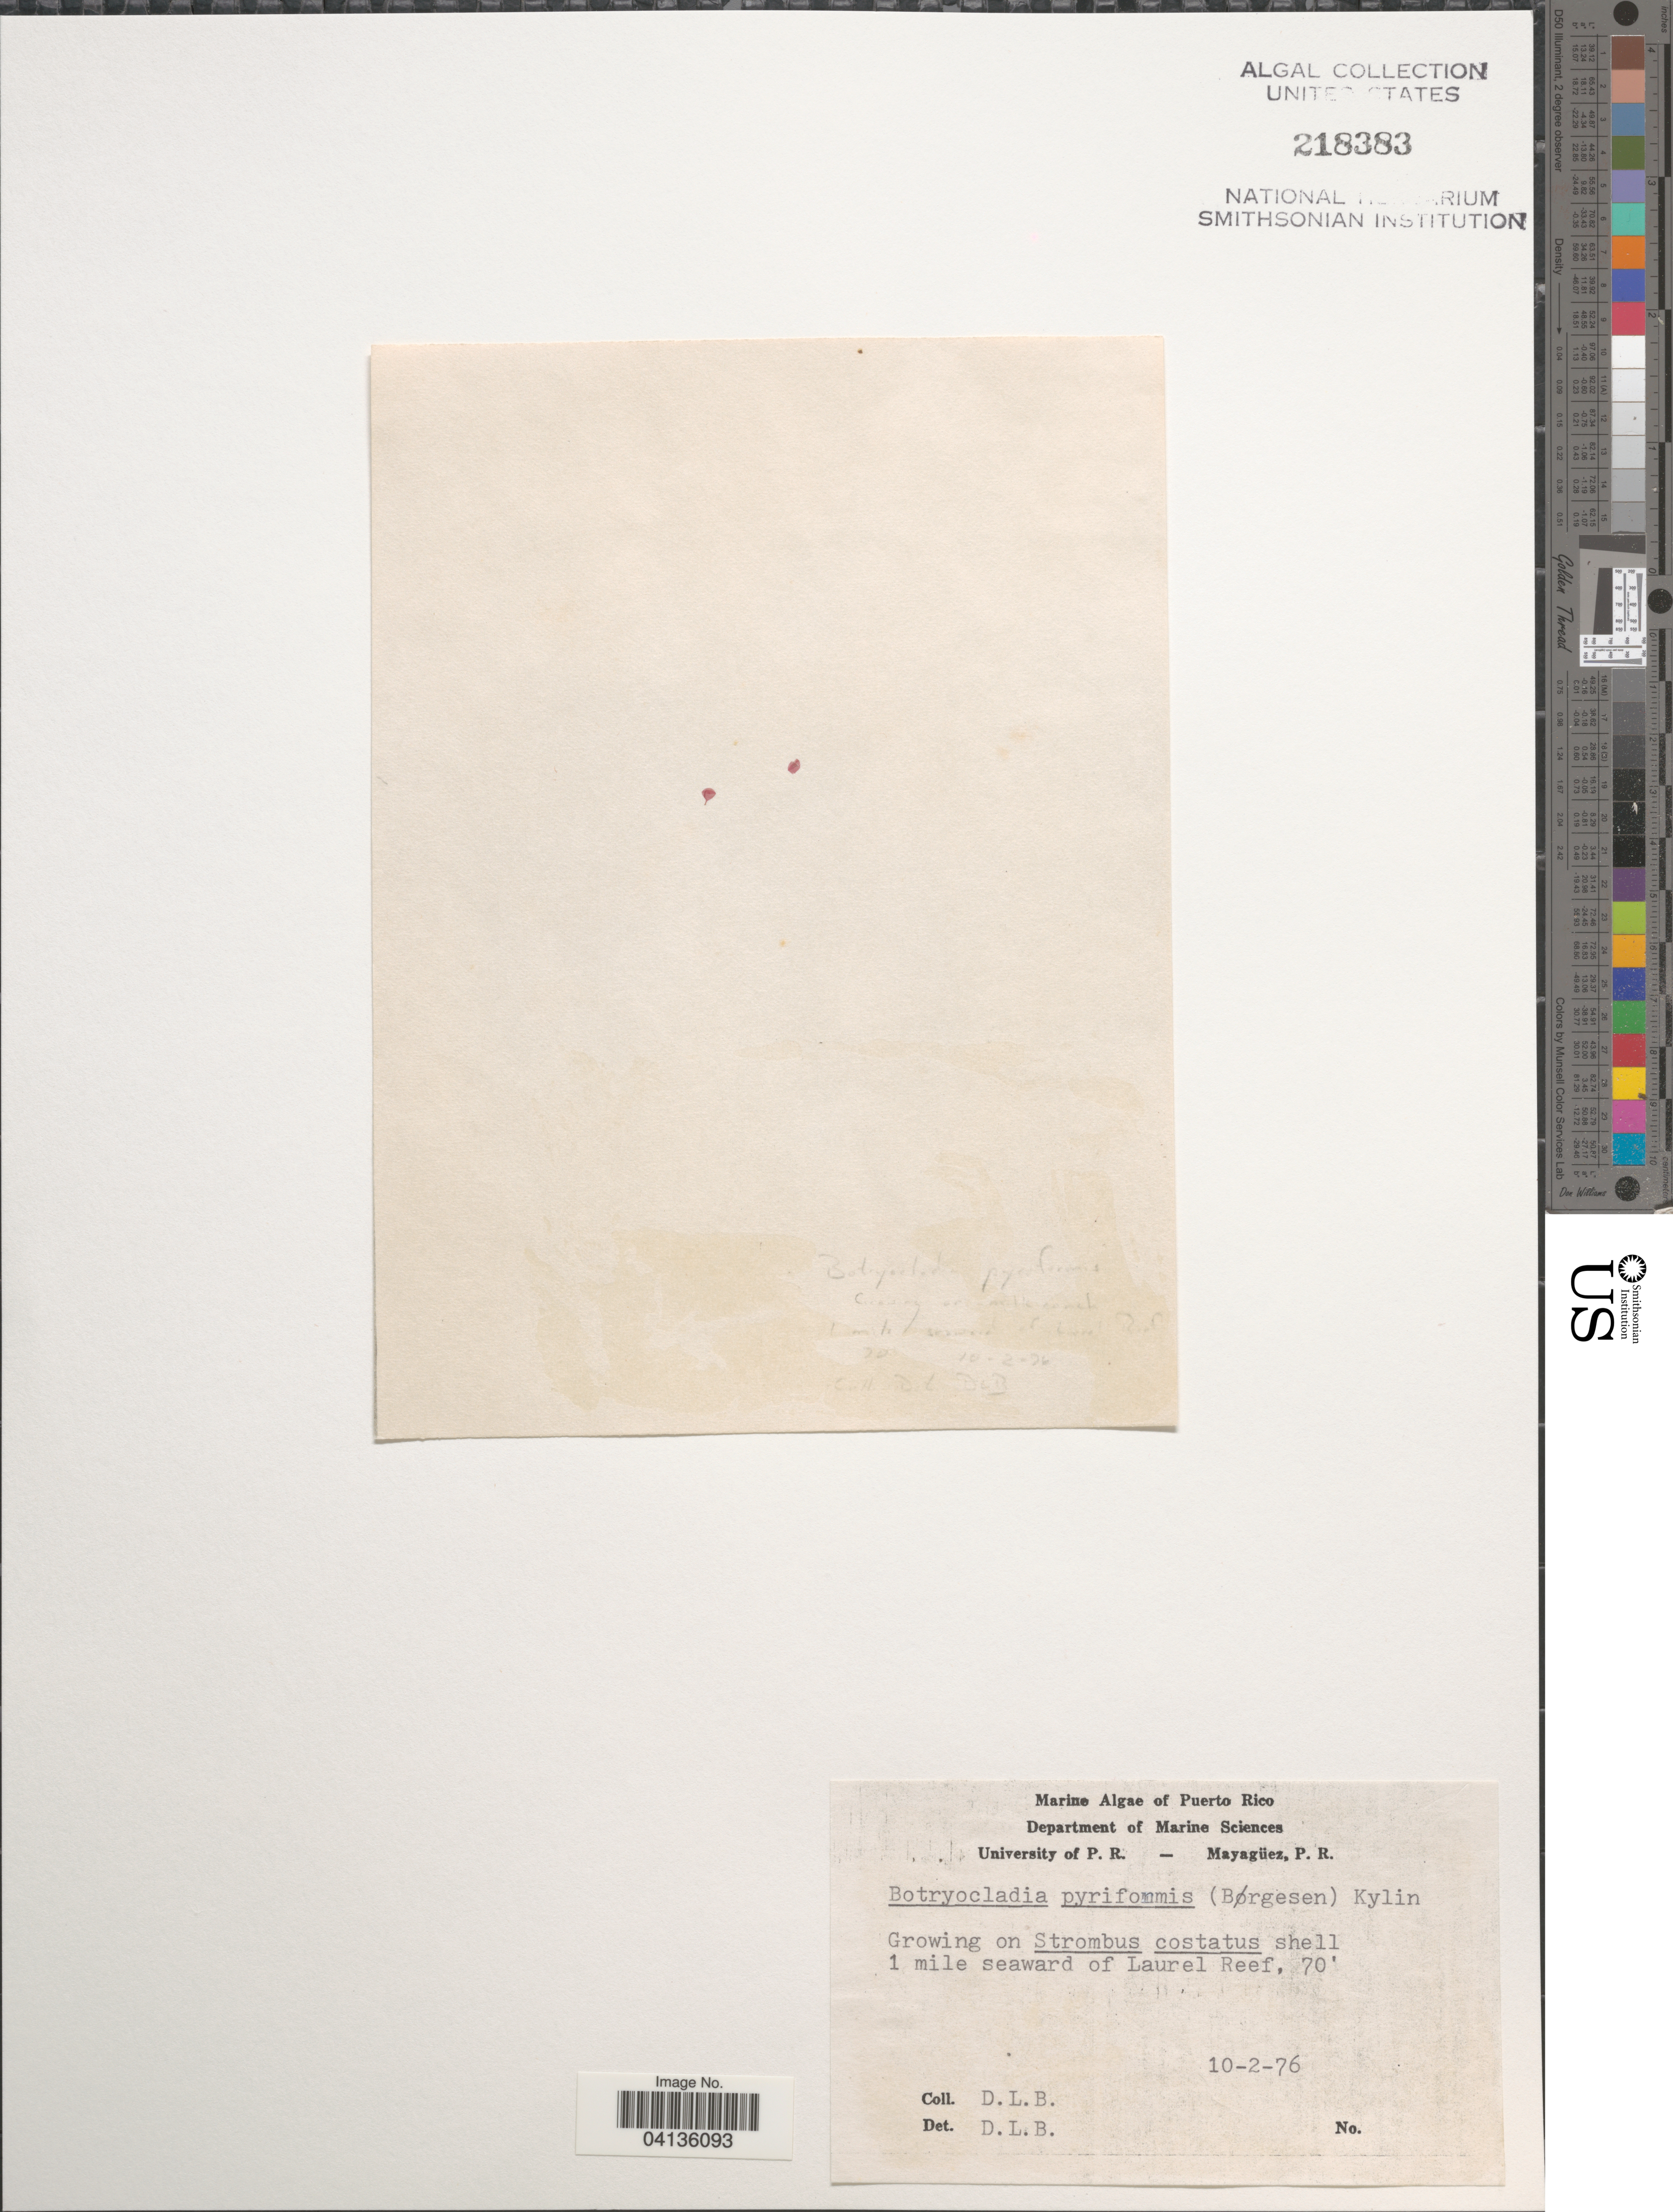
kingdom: Plantae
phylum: Rhodophyta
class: Florideophyceae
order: Rhodymeniales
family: Rhodymeniaceae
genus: Botryocladia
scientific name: Botryocladia pyriformis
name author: (Børgesen) Kylin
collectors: D. L. B.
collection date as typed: Transcribed d/m/y: 10/2/76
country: Puerto Rico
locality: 1 mile seaward of Laurel Reef.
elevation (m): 21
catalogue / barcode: US 218383